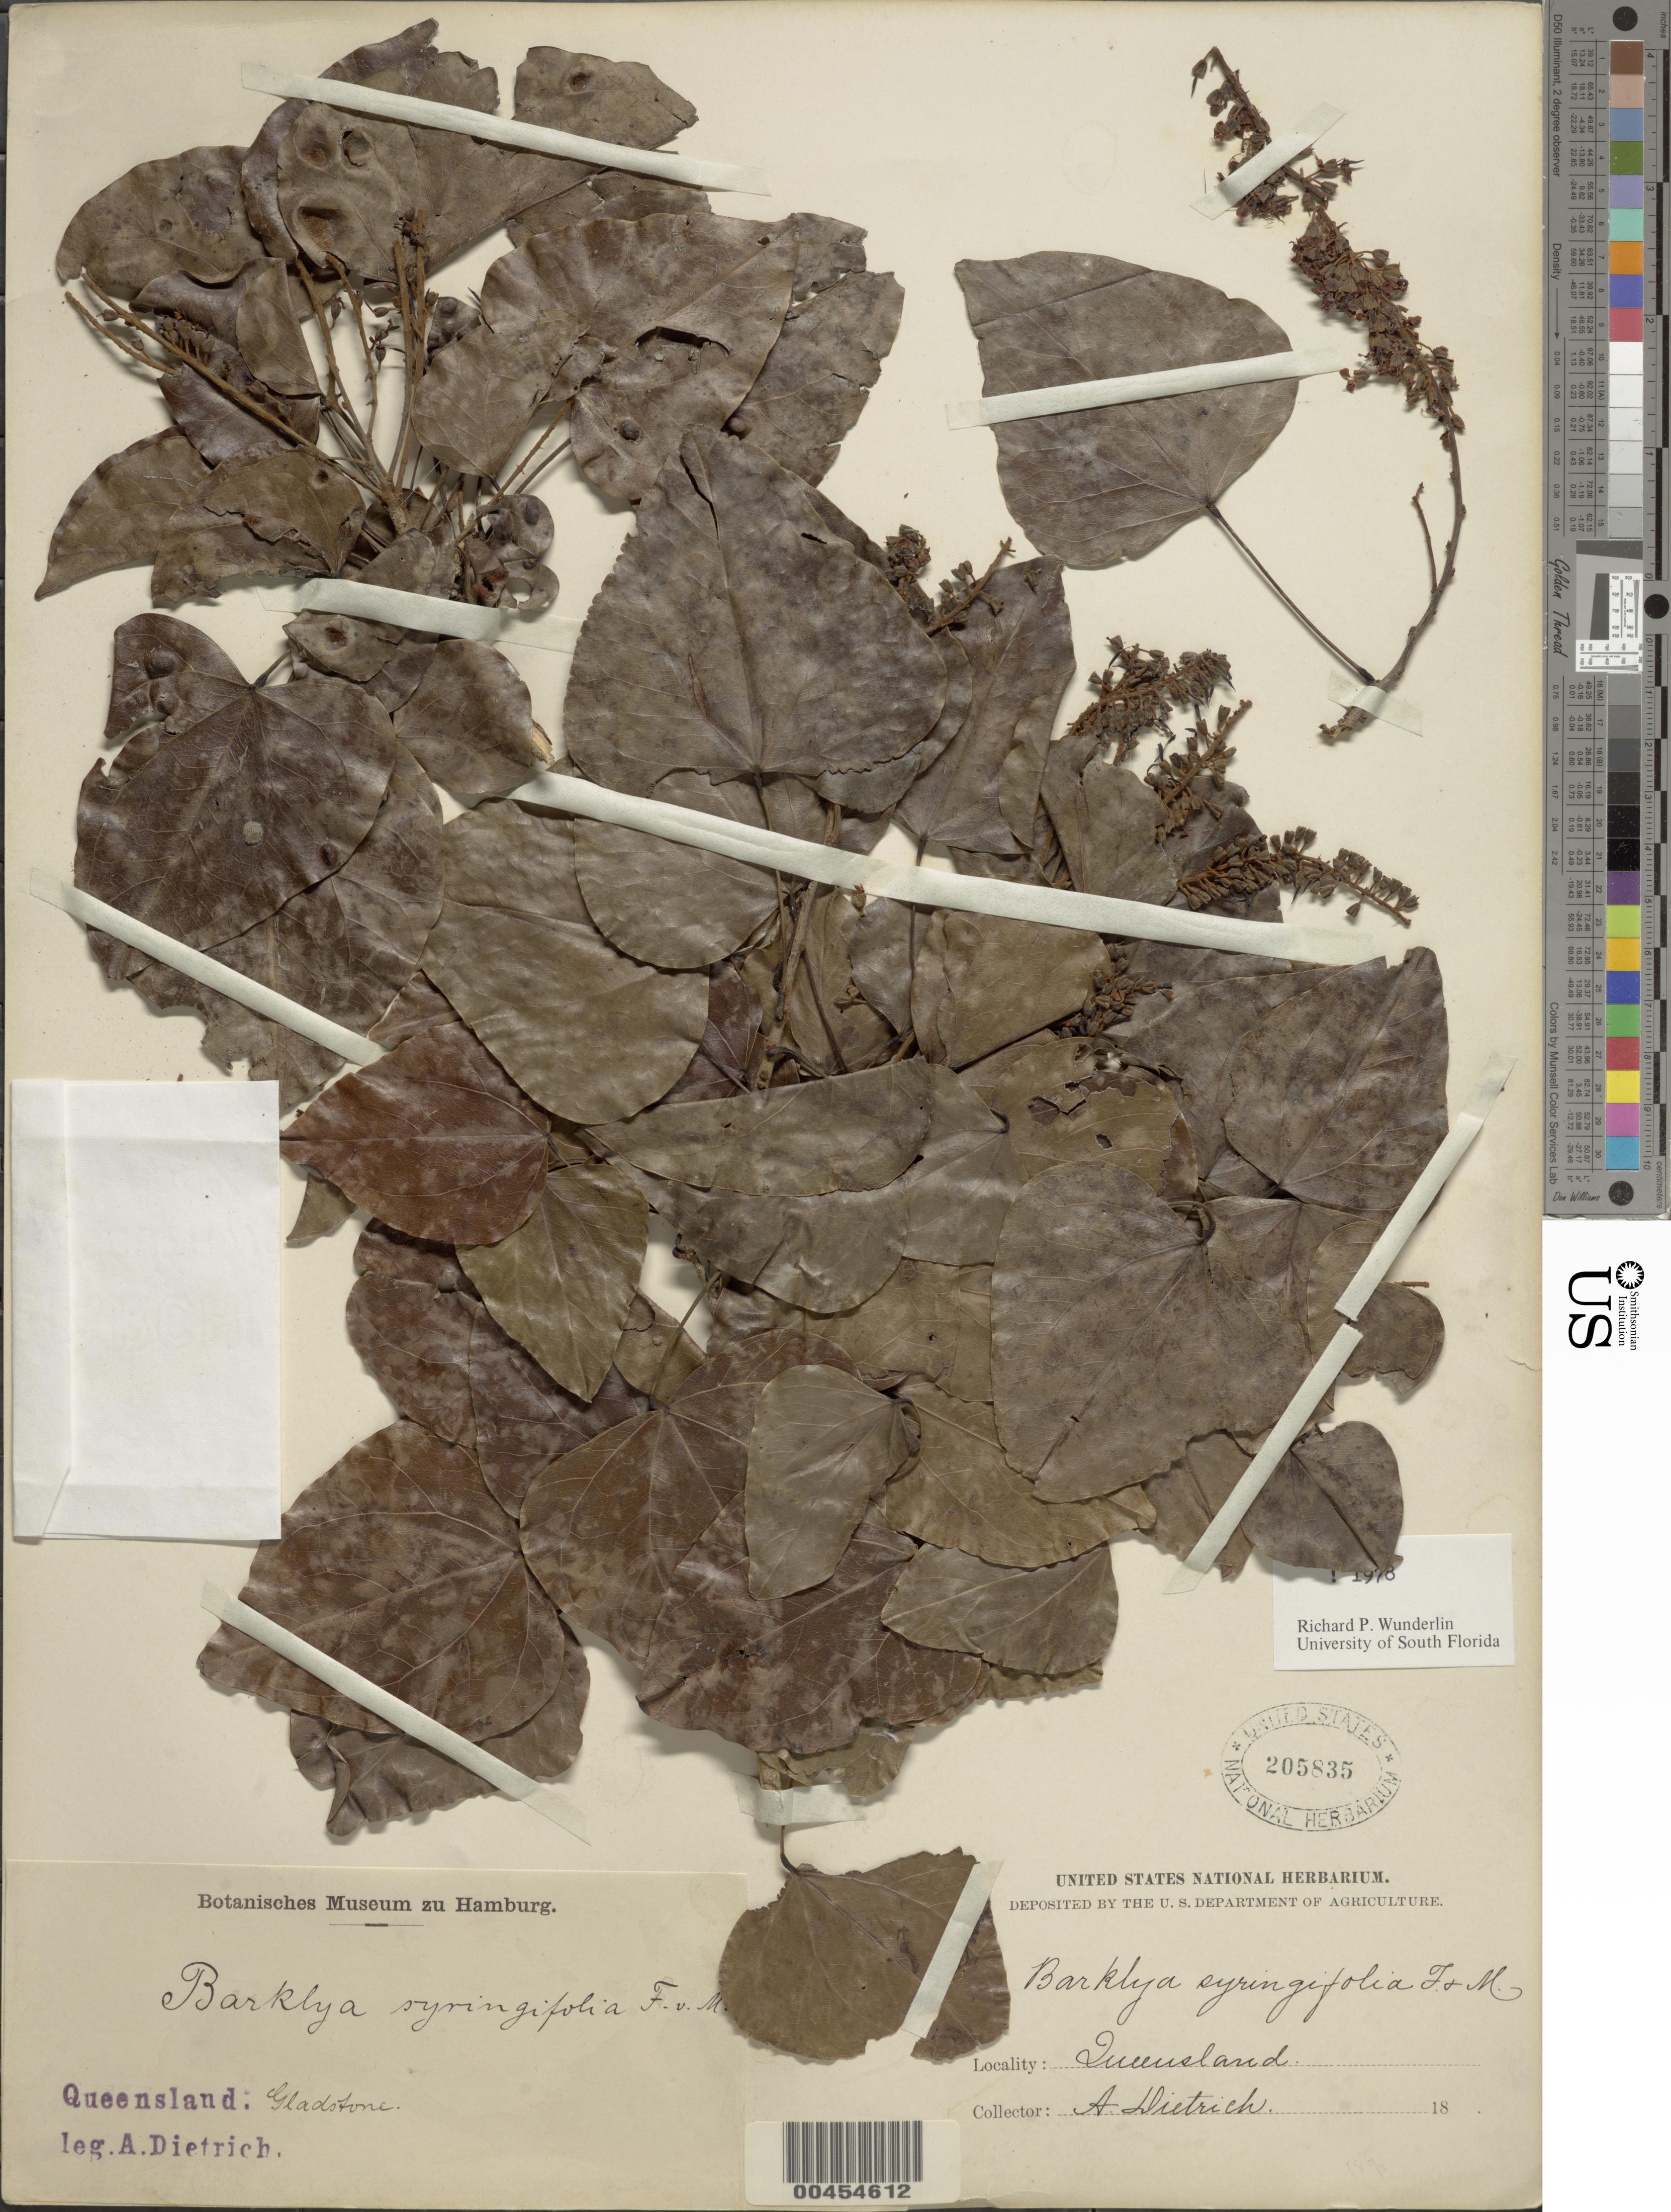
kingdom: Plantae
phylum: Tracheophyta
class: Magnoliopsida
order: Fabales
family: Fabaceae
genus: Barklya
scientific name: Barklya syringifolia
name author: F. Muell.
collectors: A. Dietrich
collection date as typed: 18--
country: Australia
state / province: Queensland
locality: Gladstone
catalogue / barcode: US 205835